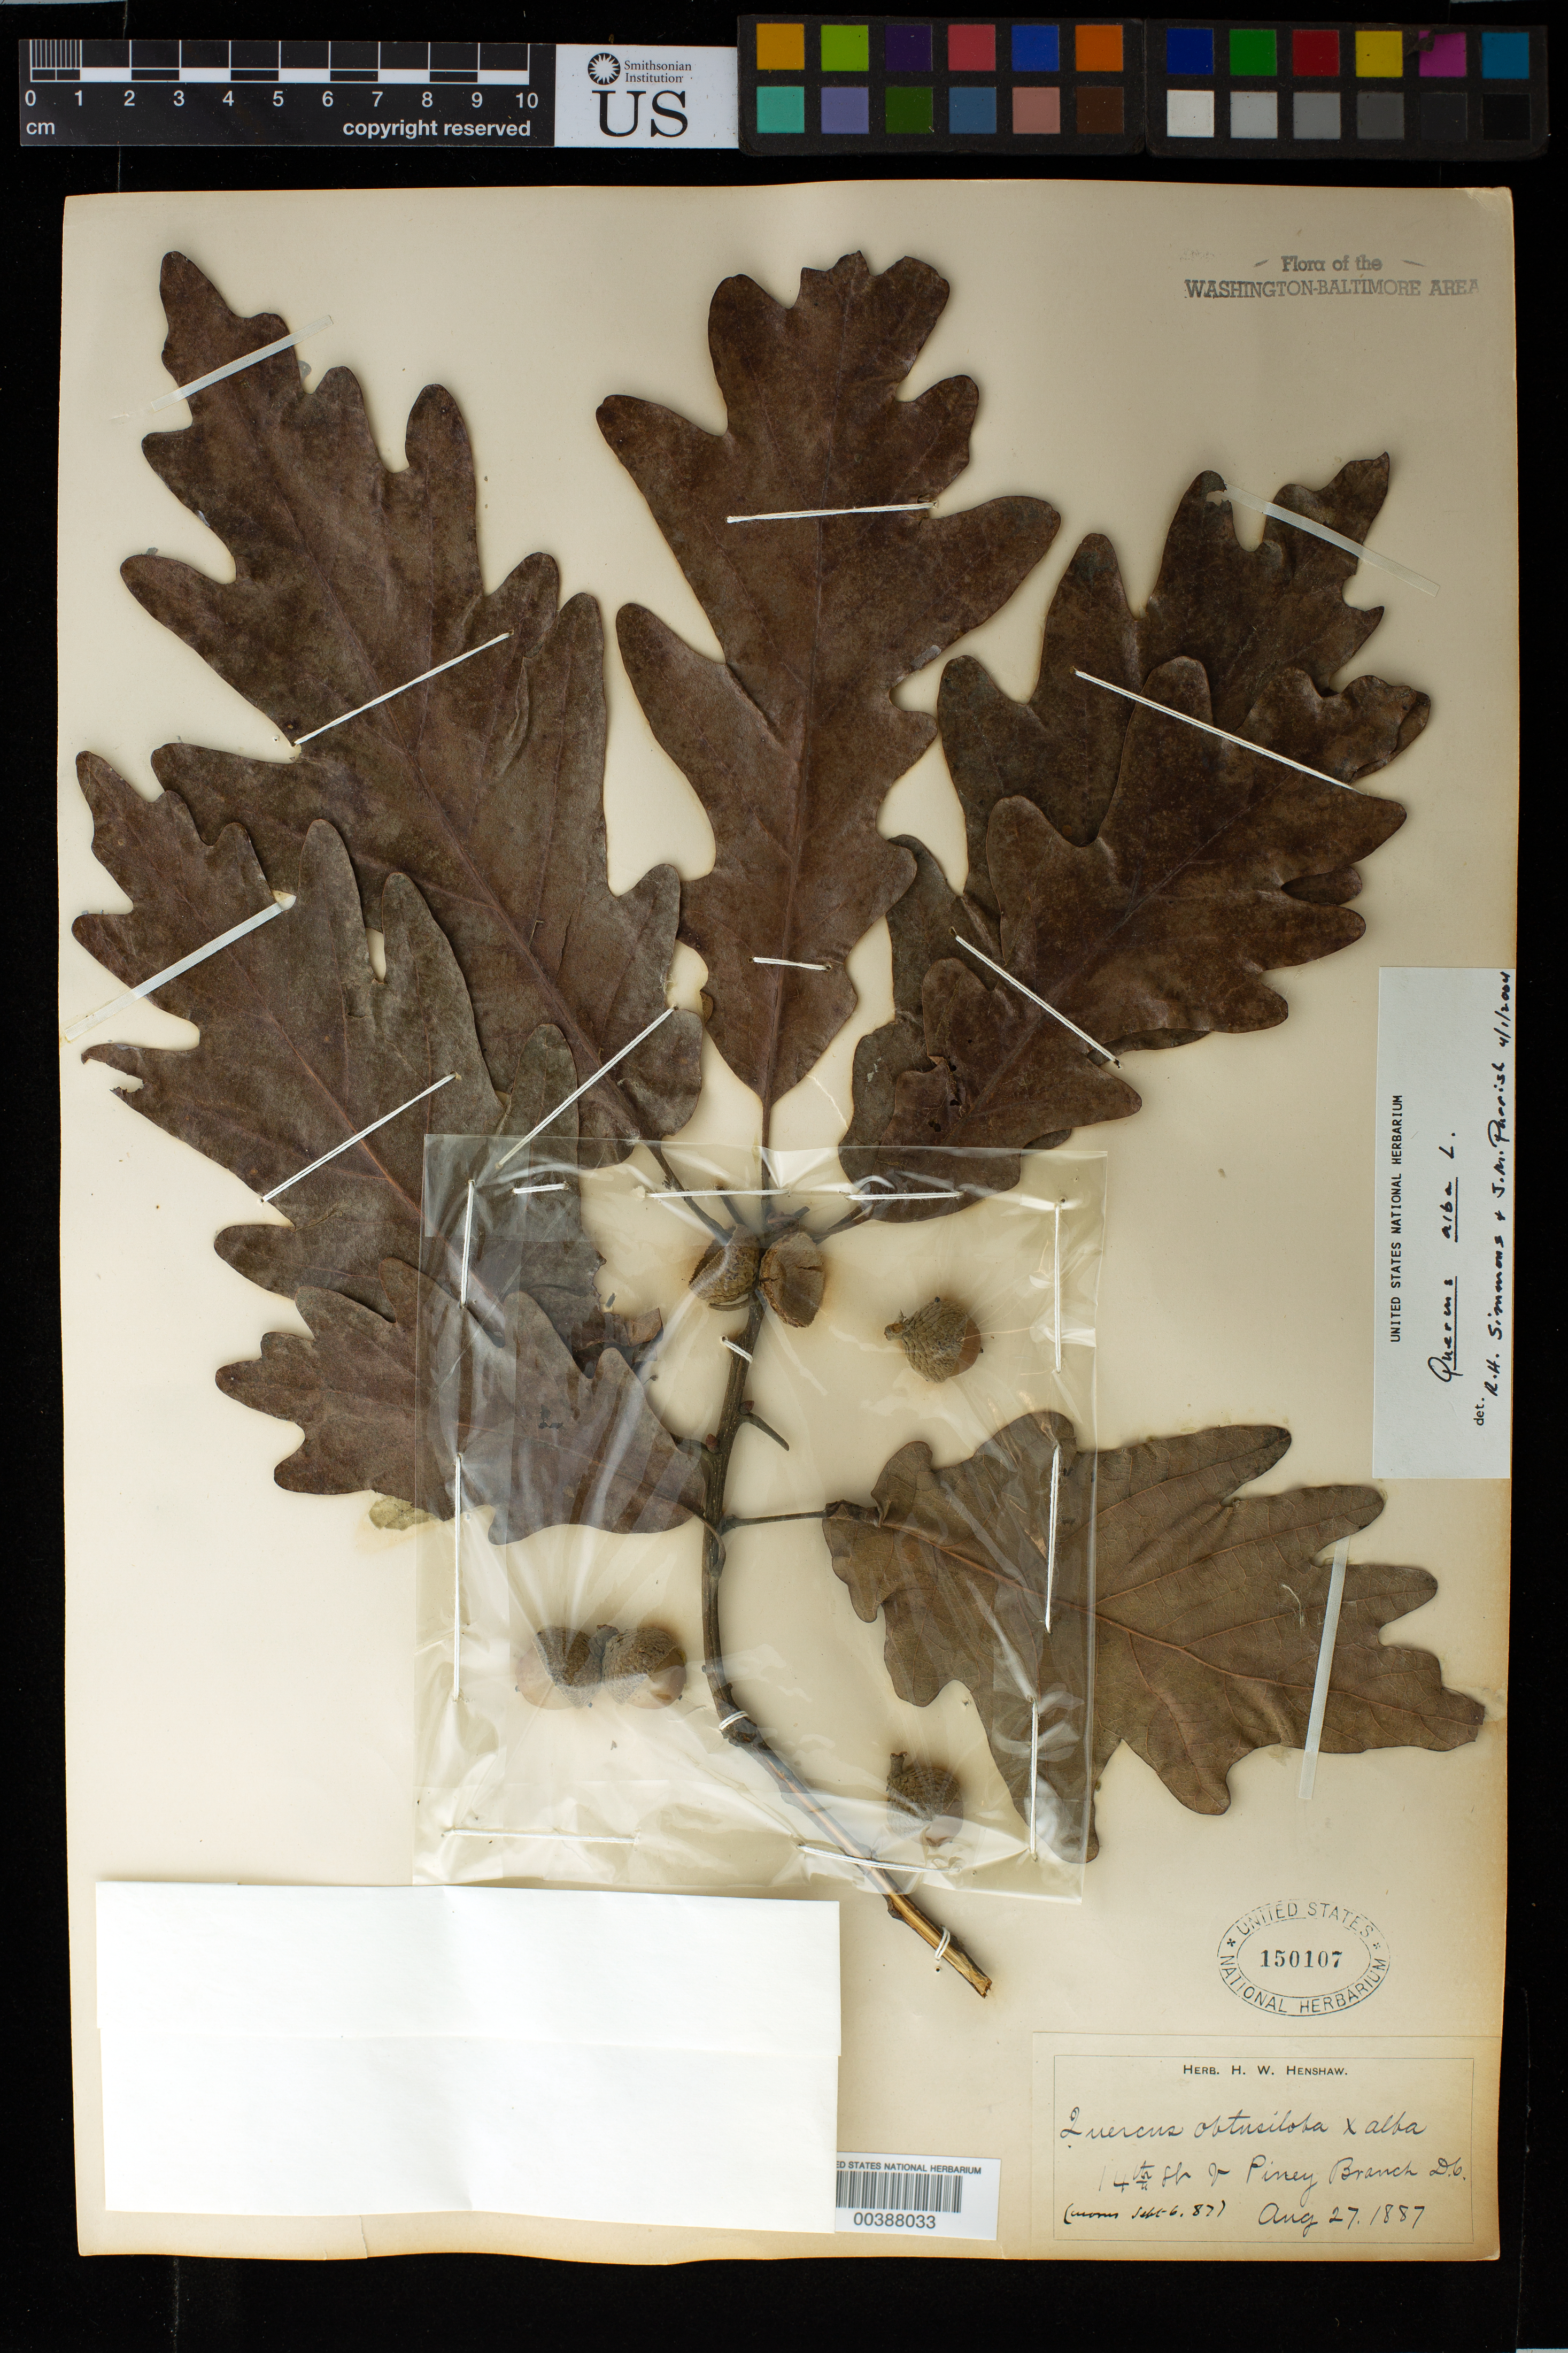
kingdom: Plantae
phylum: Tracheophyta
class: Magnoliopsida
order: Fagales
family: Fagaceae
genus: Quercus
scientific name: Quercus alba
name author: L.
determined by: Simmons, R. H., (UNITED STATES)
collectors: H. Henshaw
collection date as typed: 27 Aug 1887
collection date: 1887-08-27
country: United States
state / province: District of Columbia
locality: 14th St. and Piney Branch Rock Creek Park and vicinity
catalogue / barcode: US 150107